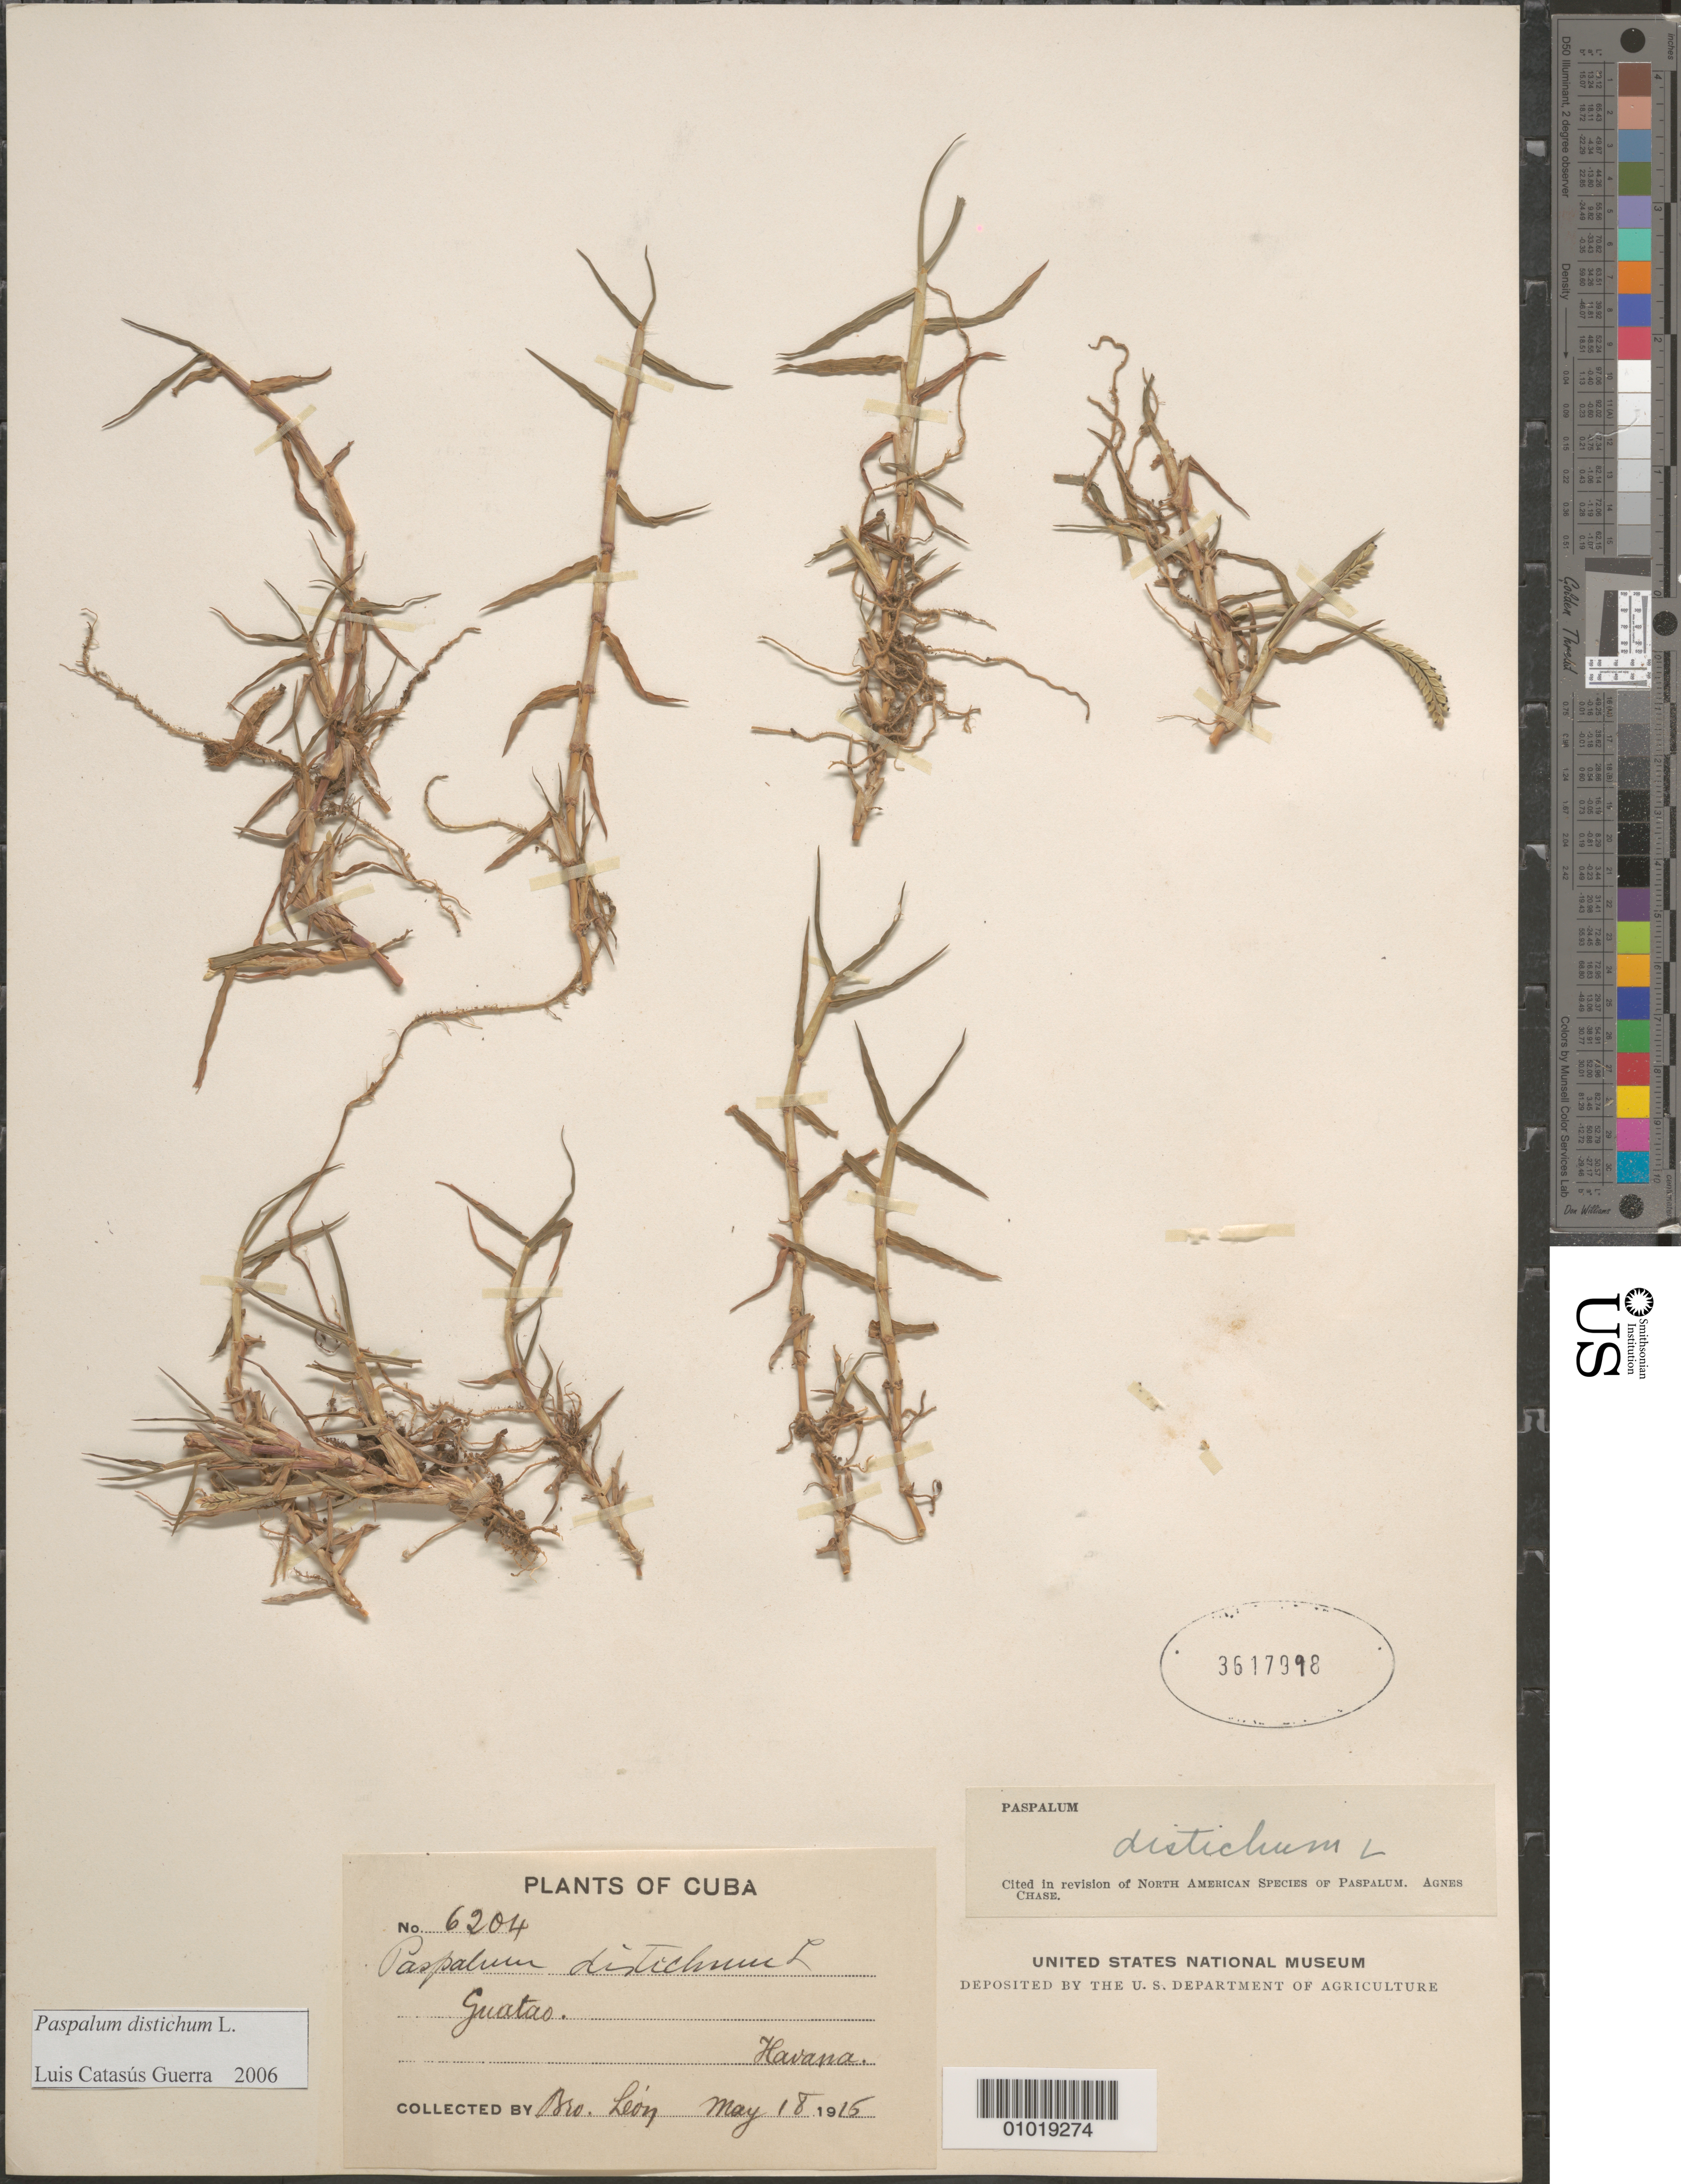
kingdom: Plantae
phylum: Tracheophyta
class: Liliopsida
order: Poales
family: Poaceae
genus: Paspalum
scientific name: Paspalum distichum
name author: L.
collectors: Bro. León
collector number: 6204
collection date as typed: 18 May 1915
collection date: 1915-05-18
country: Cuba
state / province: La Habana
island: Cuba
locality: Guatao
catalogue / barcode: US 3617998